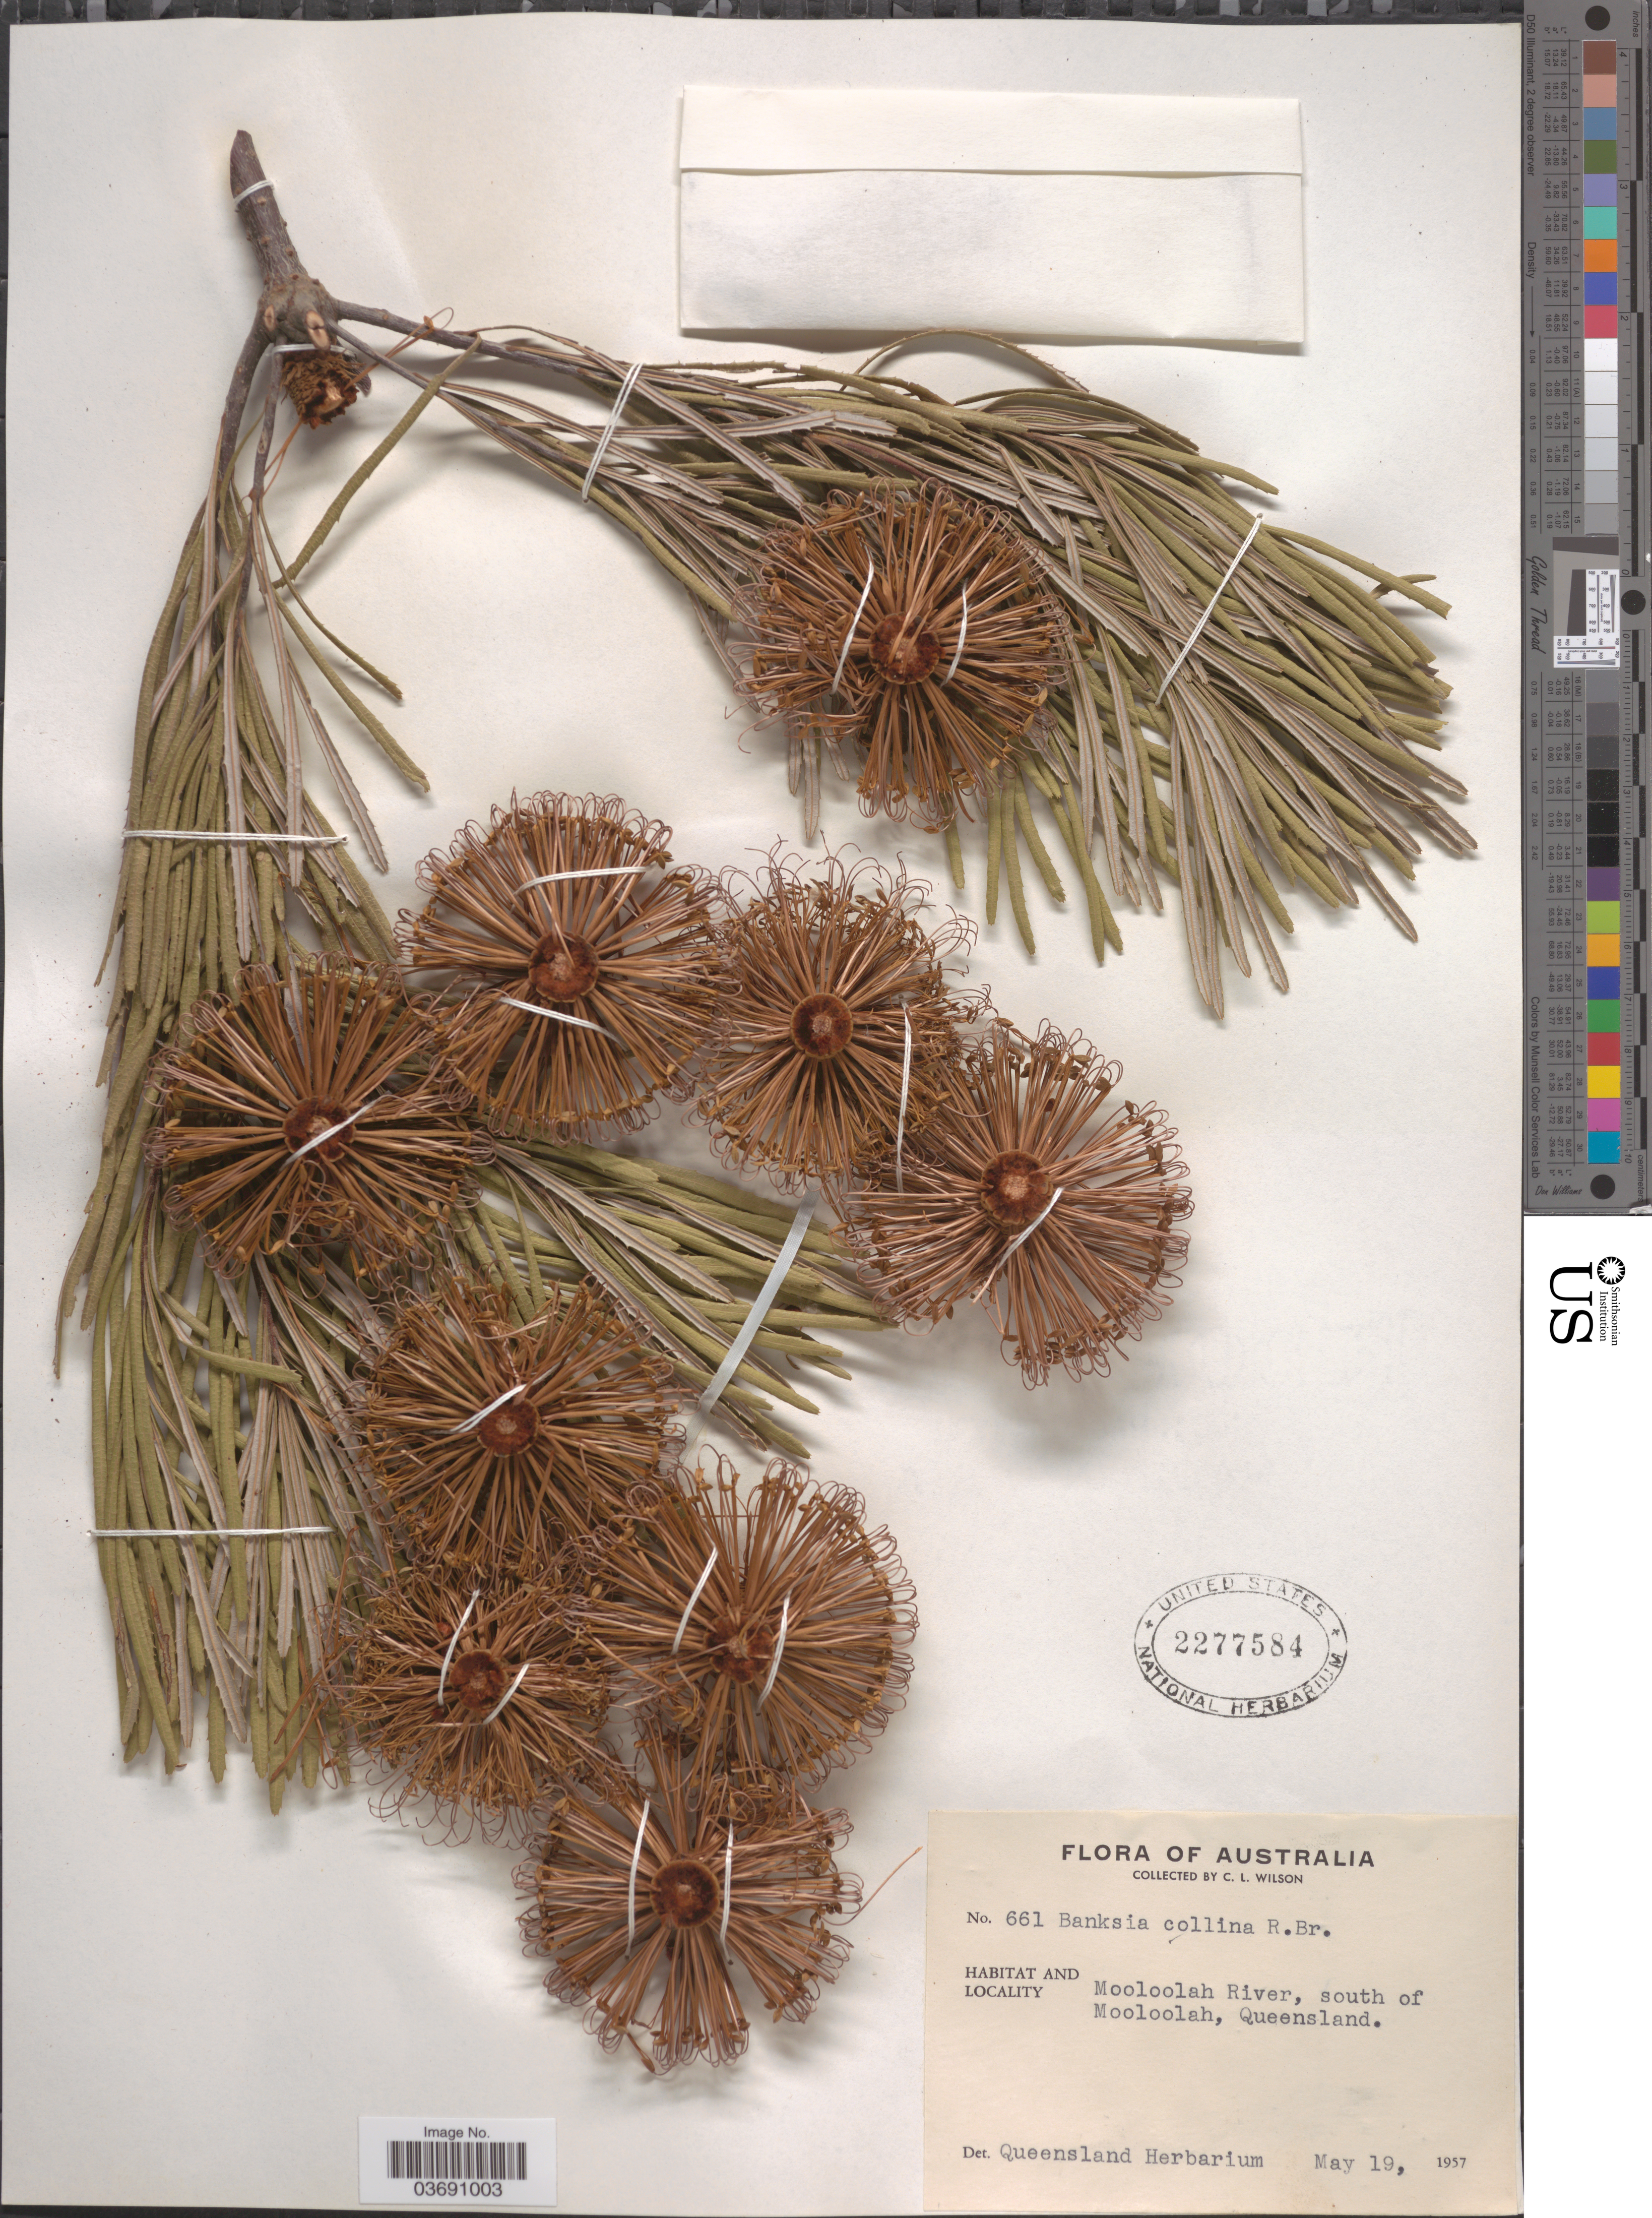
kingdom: Plantae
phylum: Tracheophyta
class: Magnoliopsida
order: Proteales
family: Proteaceae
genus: Banksia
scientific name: Banksia collina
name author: R. Br.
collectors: C. L. Wilson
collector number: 661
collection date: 1957-05-19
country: Australia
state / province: Queensland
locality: Mooloolah River, south of Mooloolah.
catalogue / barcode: US 2277584